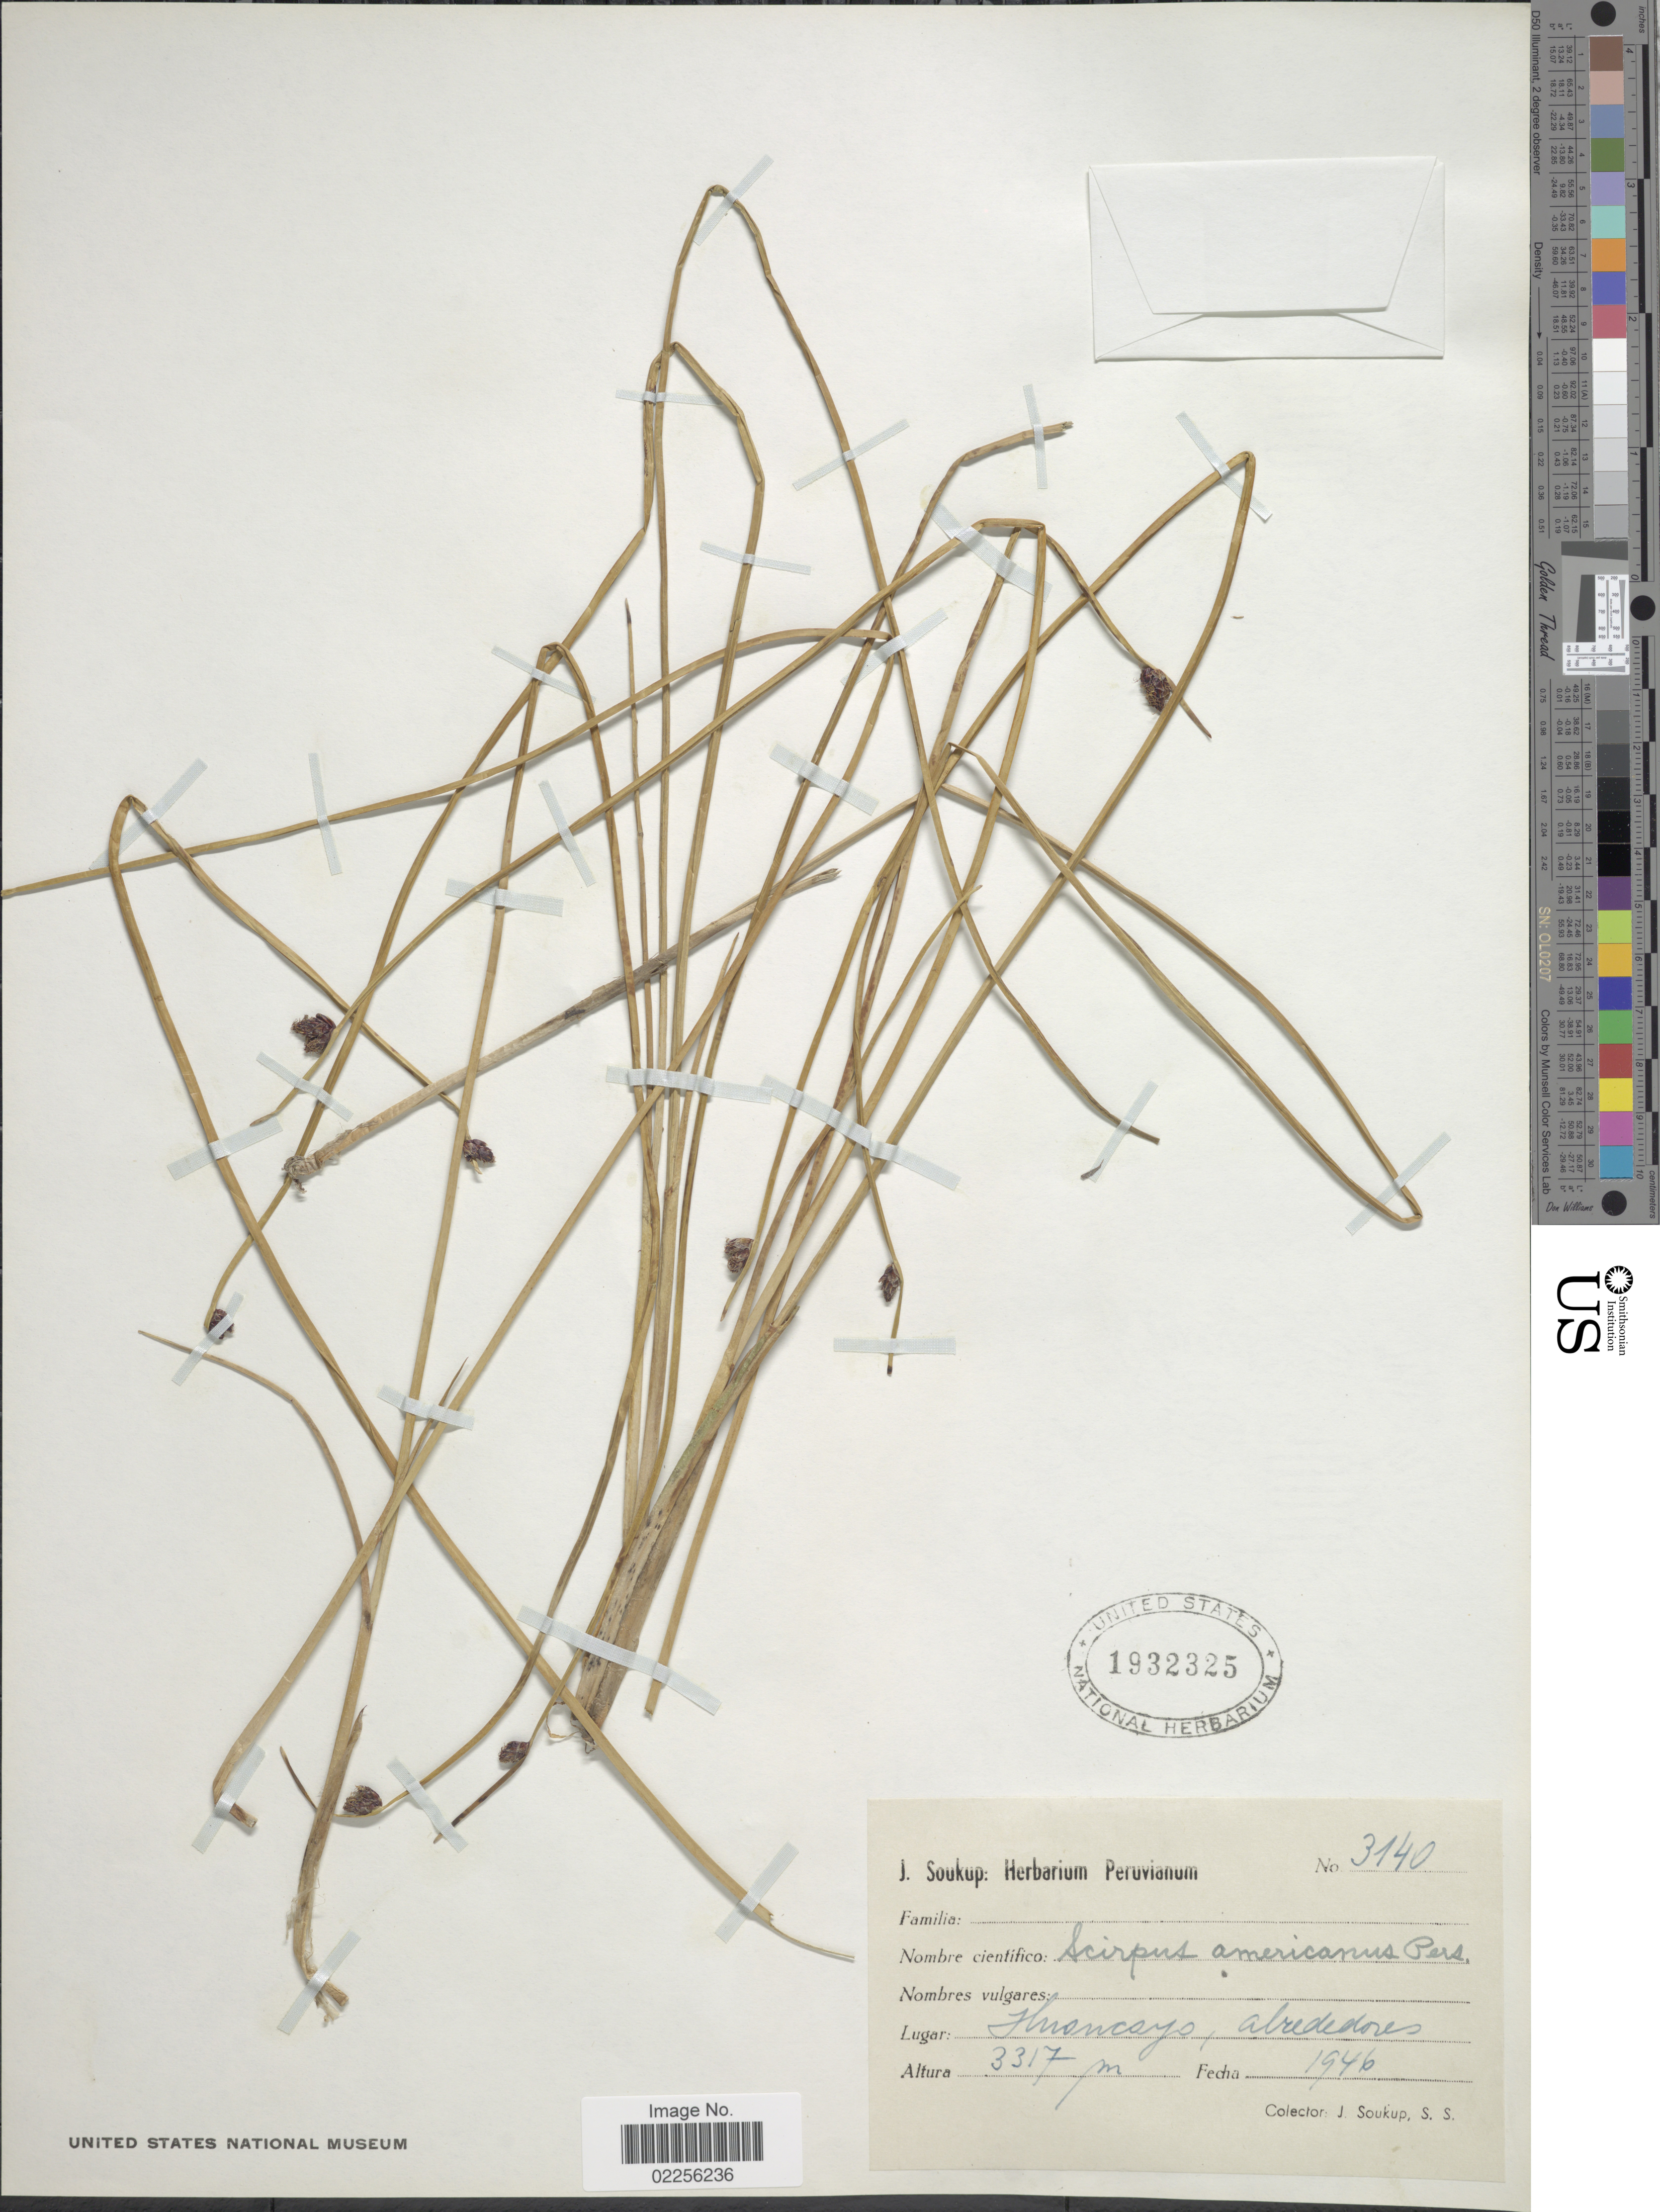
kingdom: Plantae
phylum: Tracheophyta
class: Liliopsida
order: Poales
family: Cyperaceae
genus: Schoenoplectus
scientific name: Schoenoplectus pungens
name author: (Vahl) Palla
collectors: J. Soukup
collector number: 3140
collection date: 1946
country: Peru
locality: Huancayo, alredores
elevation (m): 3317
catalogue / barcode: US 1932325